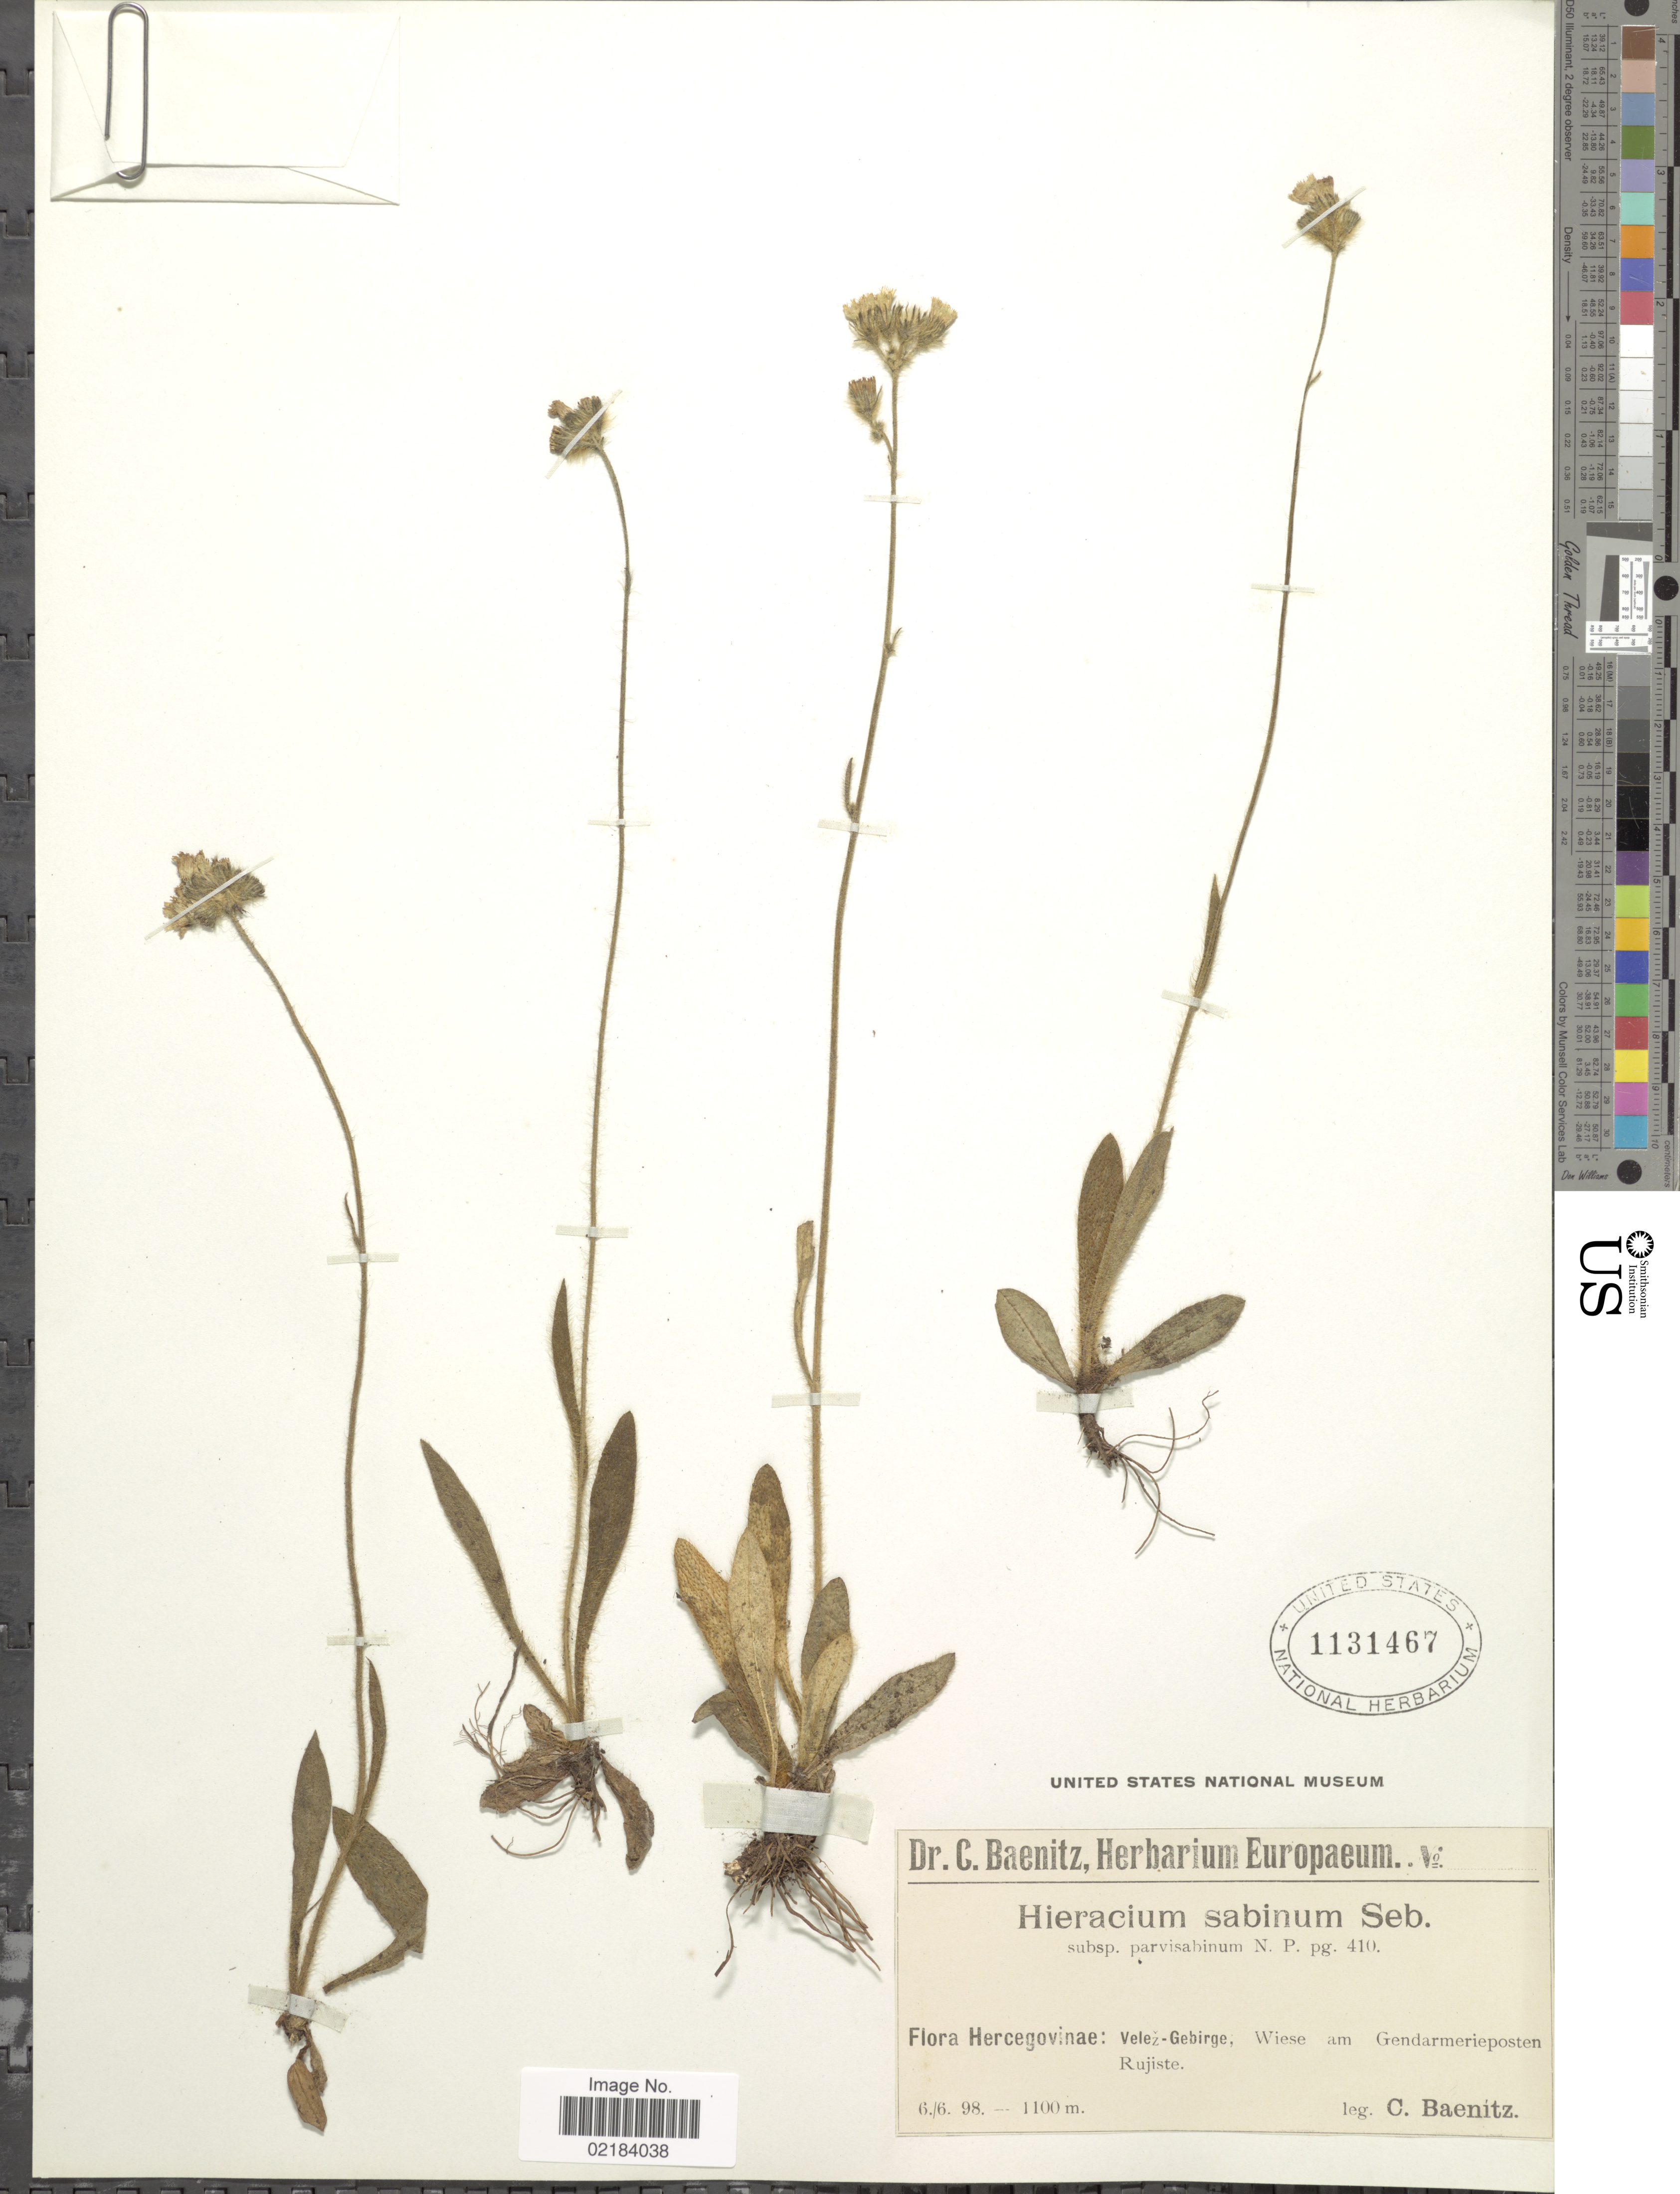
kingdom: Plantae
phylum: Tracheophyta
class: Magnoliopsida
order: Asterales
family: Asteraceae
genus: Hieracium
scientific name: Hieracium sabinum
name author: Sebast.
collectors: C. G. Baenitz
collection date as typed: Transcribed d/m/y: 6/6/98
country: Bosnia and Herzegovina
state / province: Federation of B&H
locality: Hercegovinae: Velez-Gebirge, Wiese amd Gendararmerieposten Rujiste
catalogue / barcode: US 1131467